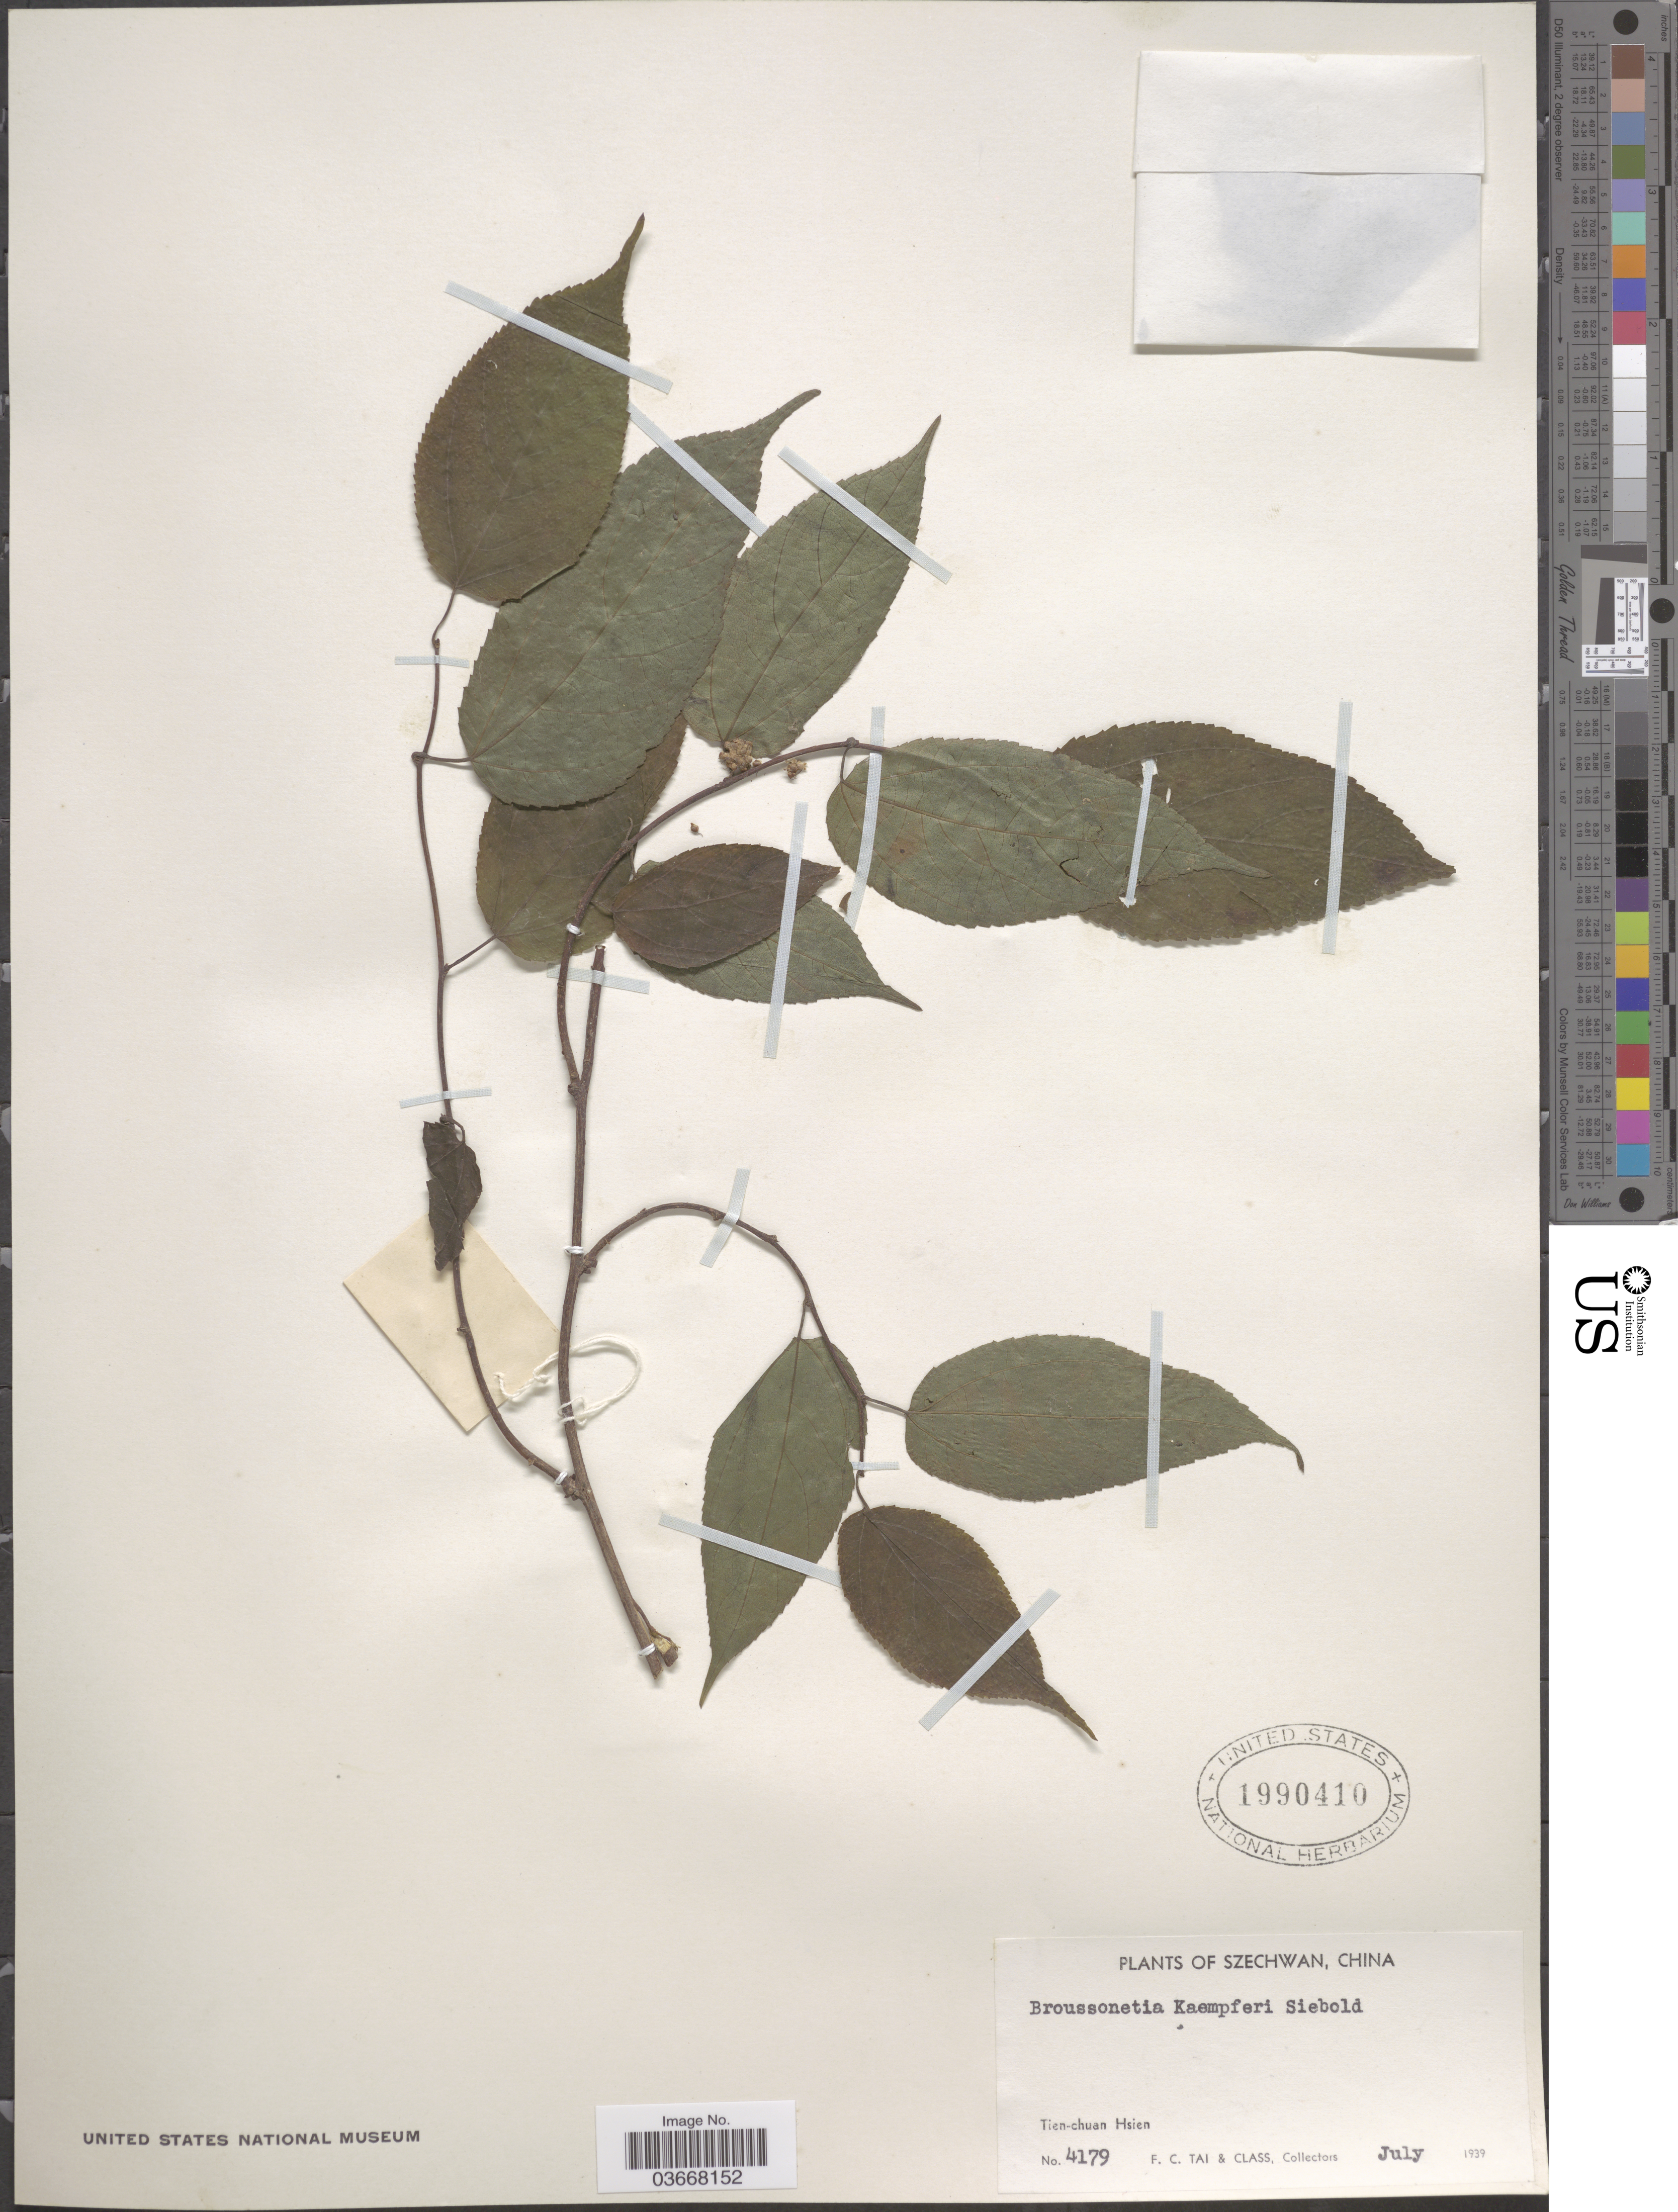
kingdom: Plantae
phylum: Tracheophyta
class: Magnoliopsida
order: Rosales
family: Moraceae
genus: Broussonetia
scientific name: Broussonetia kaempferi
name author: Siebold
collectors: F. Tai & Class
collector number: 4179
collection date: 1939-07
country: China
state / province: Sichuan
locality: Szechwan. Tien-chuan Hsien.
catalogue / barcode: US 1990410